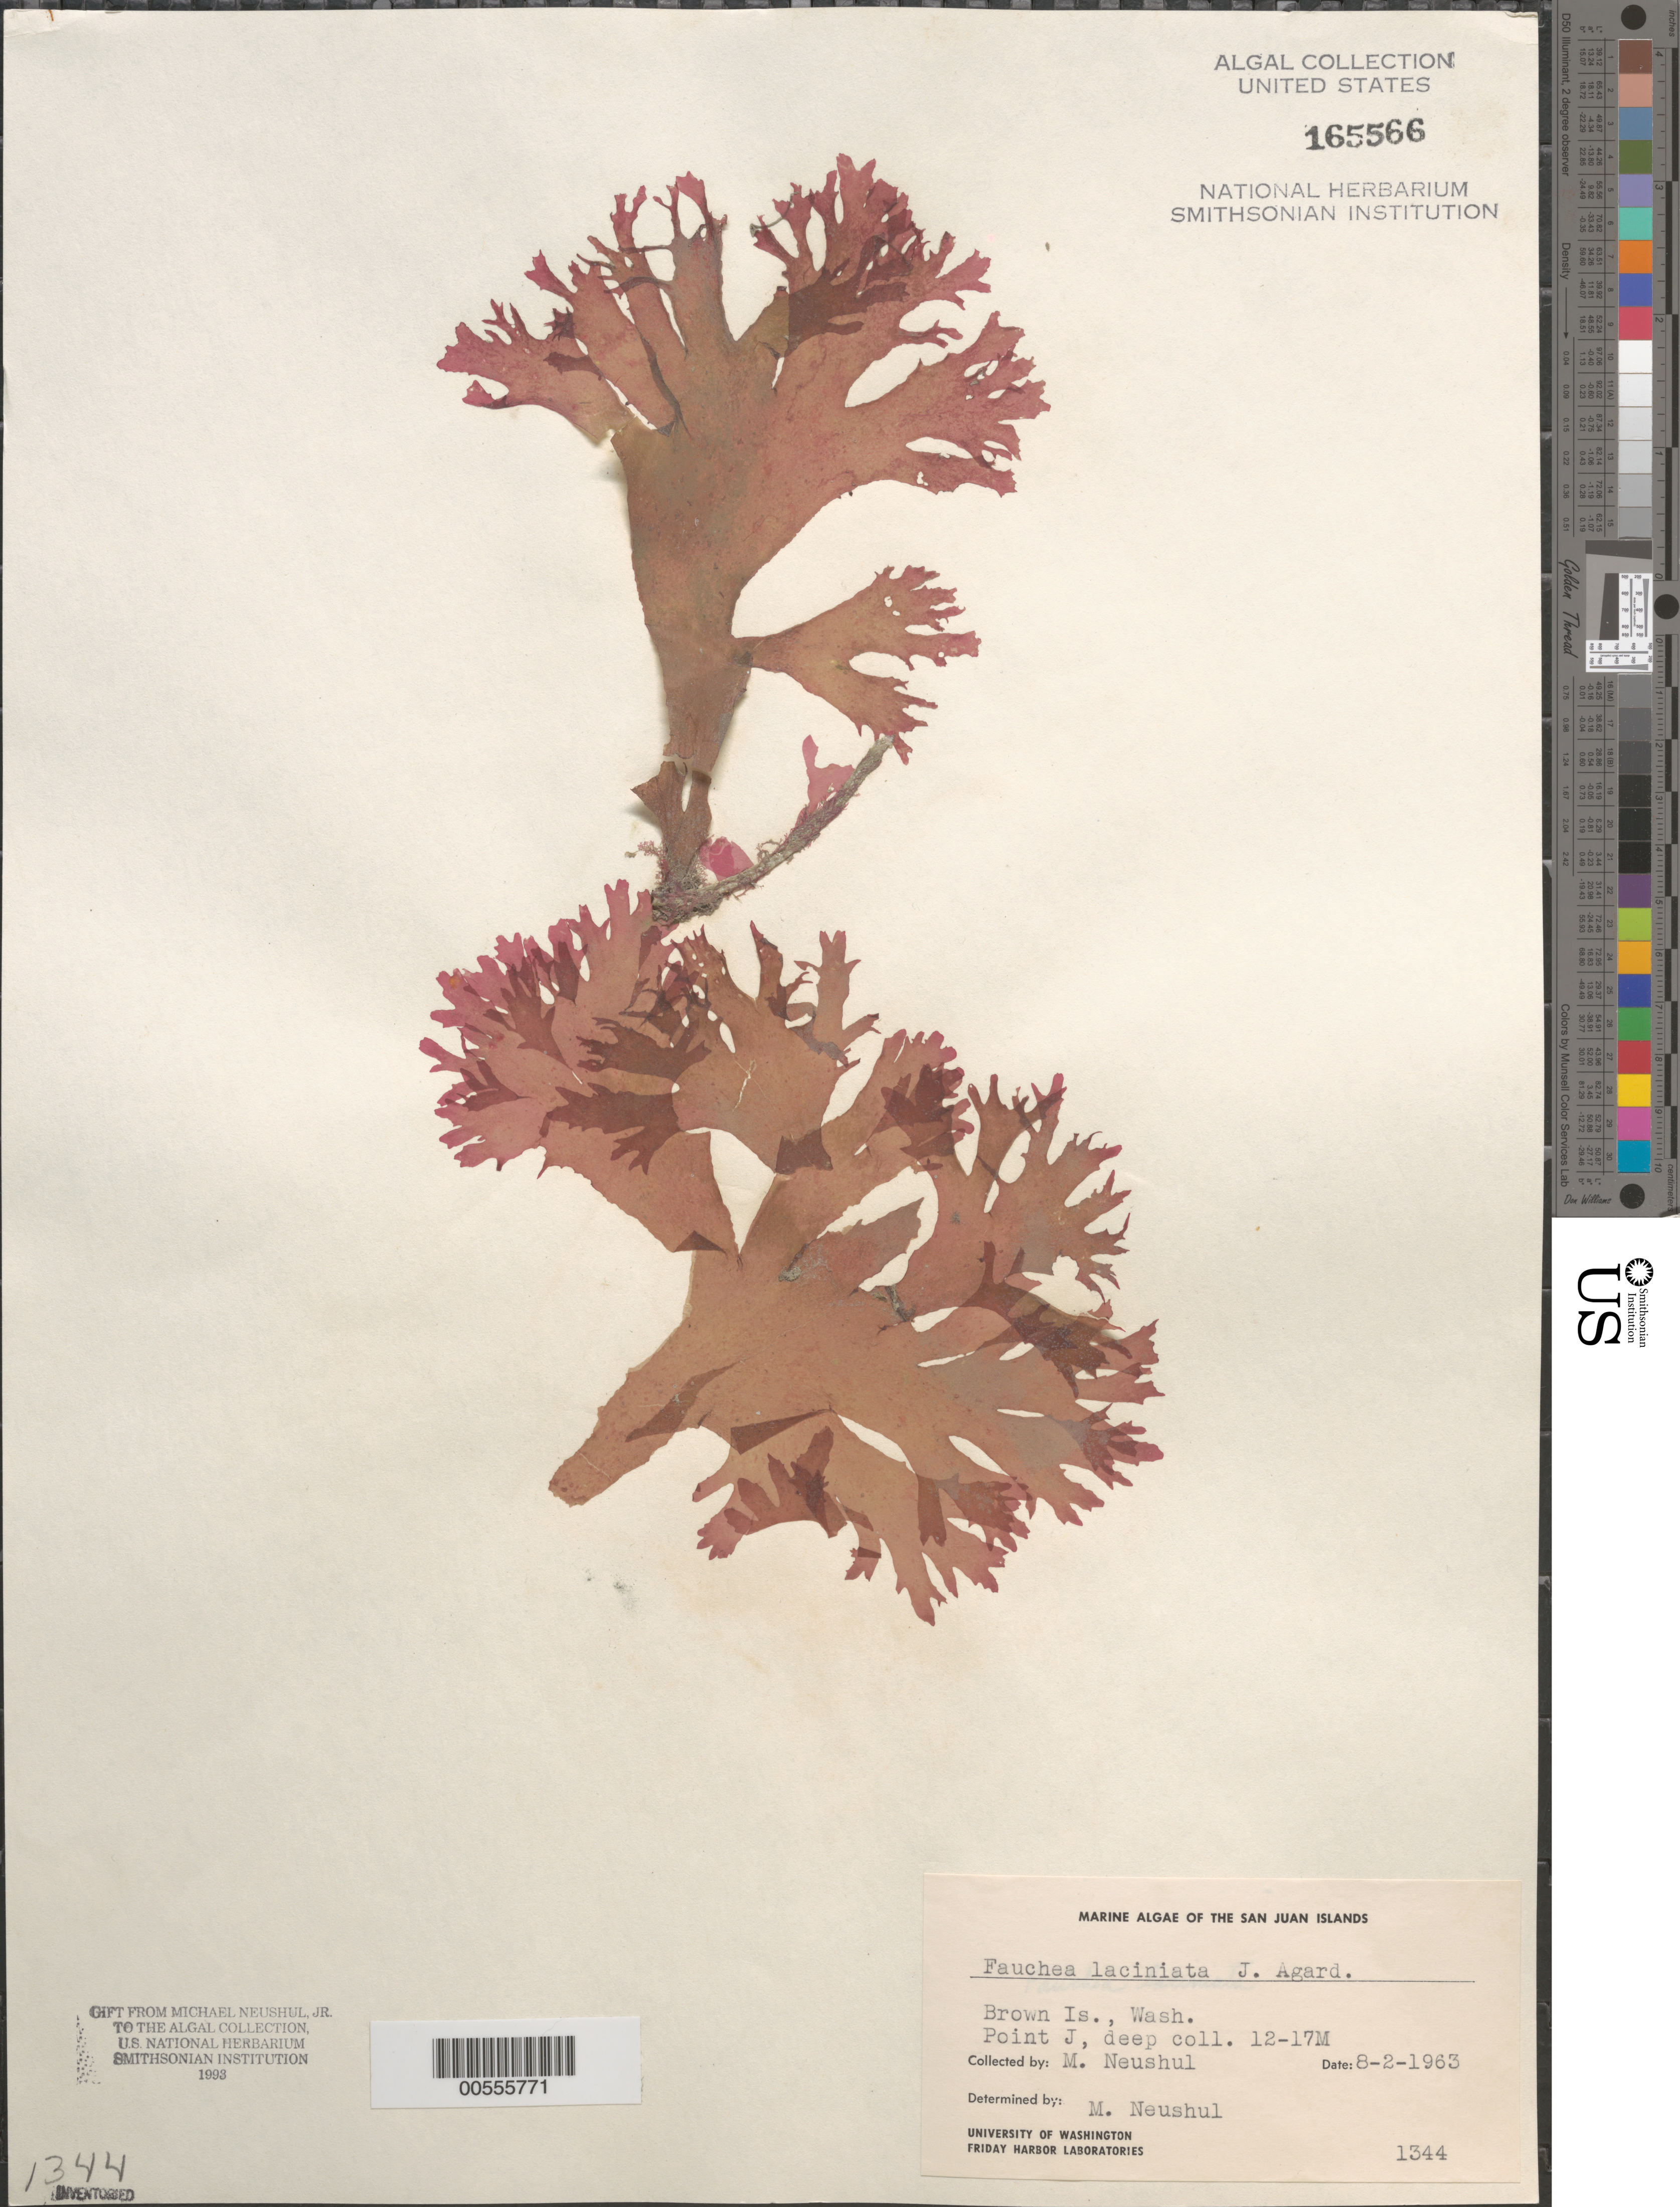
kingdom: Plantae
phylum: Rhodophyta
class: Florideophyceae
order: Rhodymeniales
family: Faucheaceae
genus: Gloiocladia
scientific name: Gloiocladia laciniata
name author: (J. Agardh) Rodríguez-Prieto & N. Sánchez in Rodríguez-Prieto et al.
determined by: Algae name updating Project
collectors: M. Neushul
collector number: Neushul 1344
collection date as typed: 02 Aug 1963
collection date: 1963-08-02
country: United States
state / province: Washington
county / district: San Juan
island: Brown Island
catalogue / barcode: US 165566